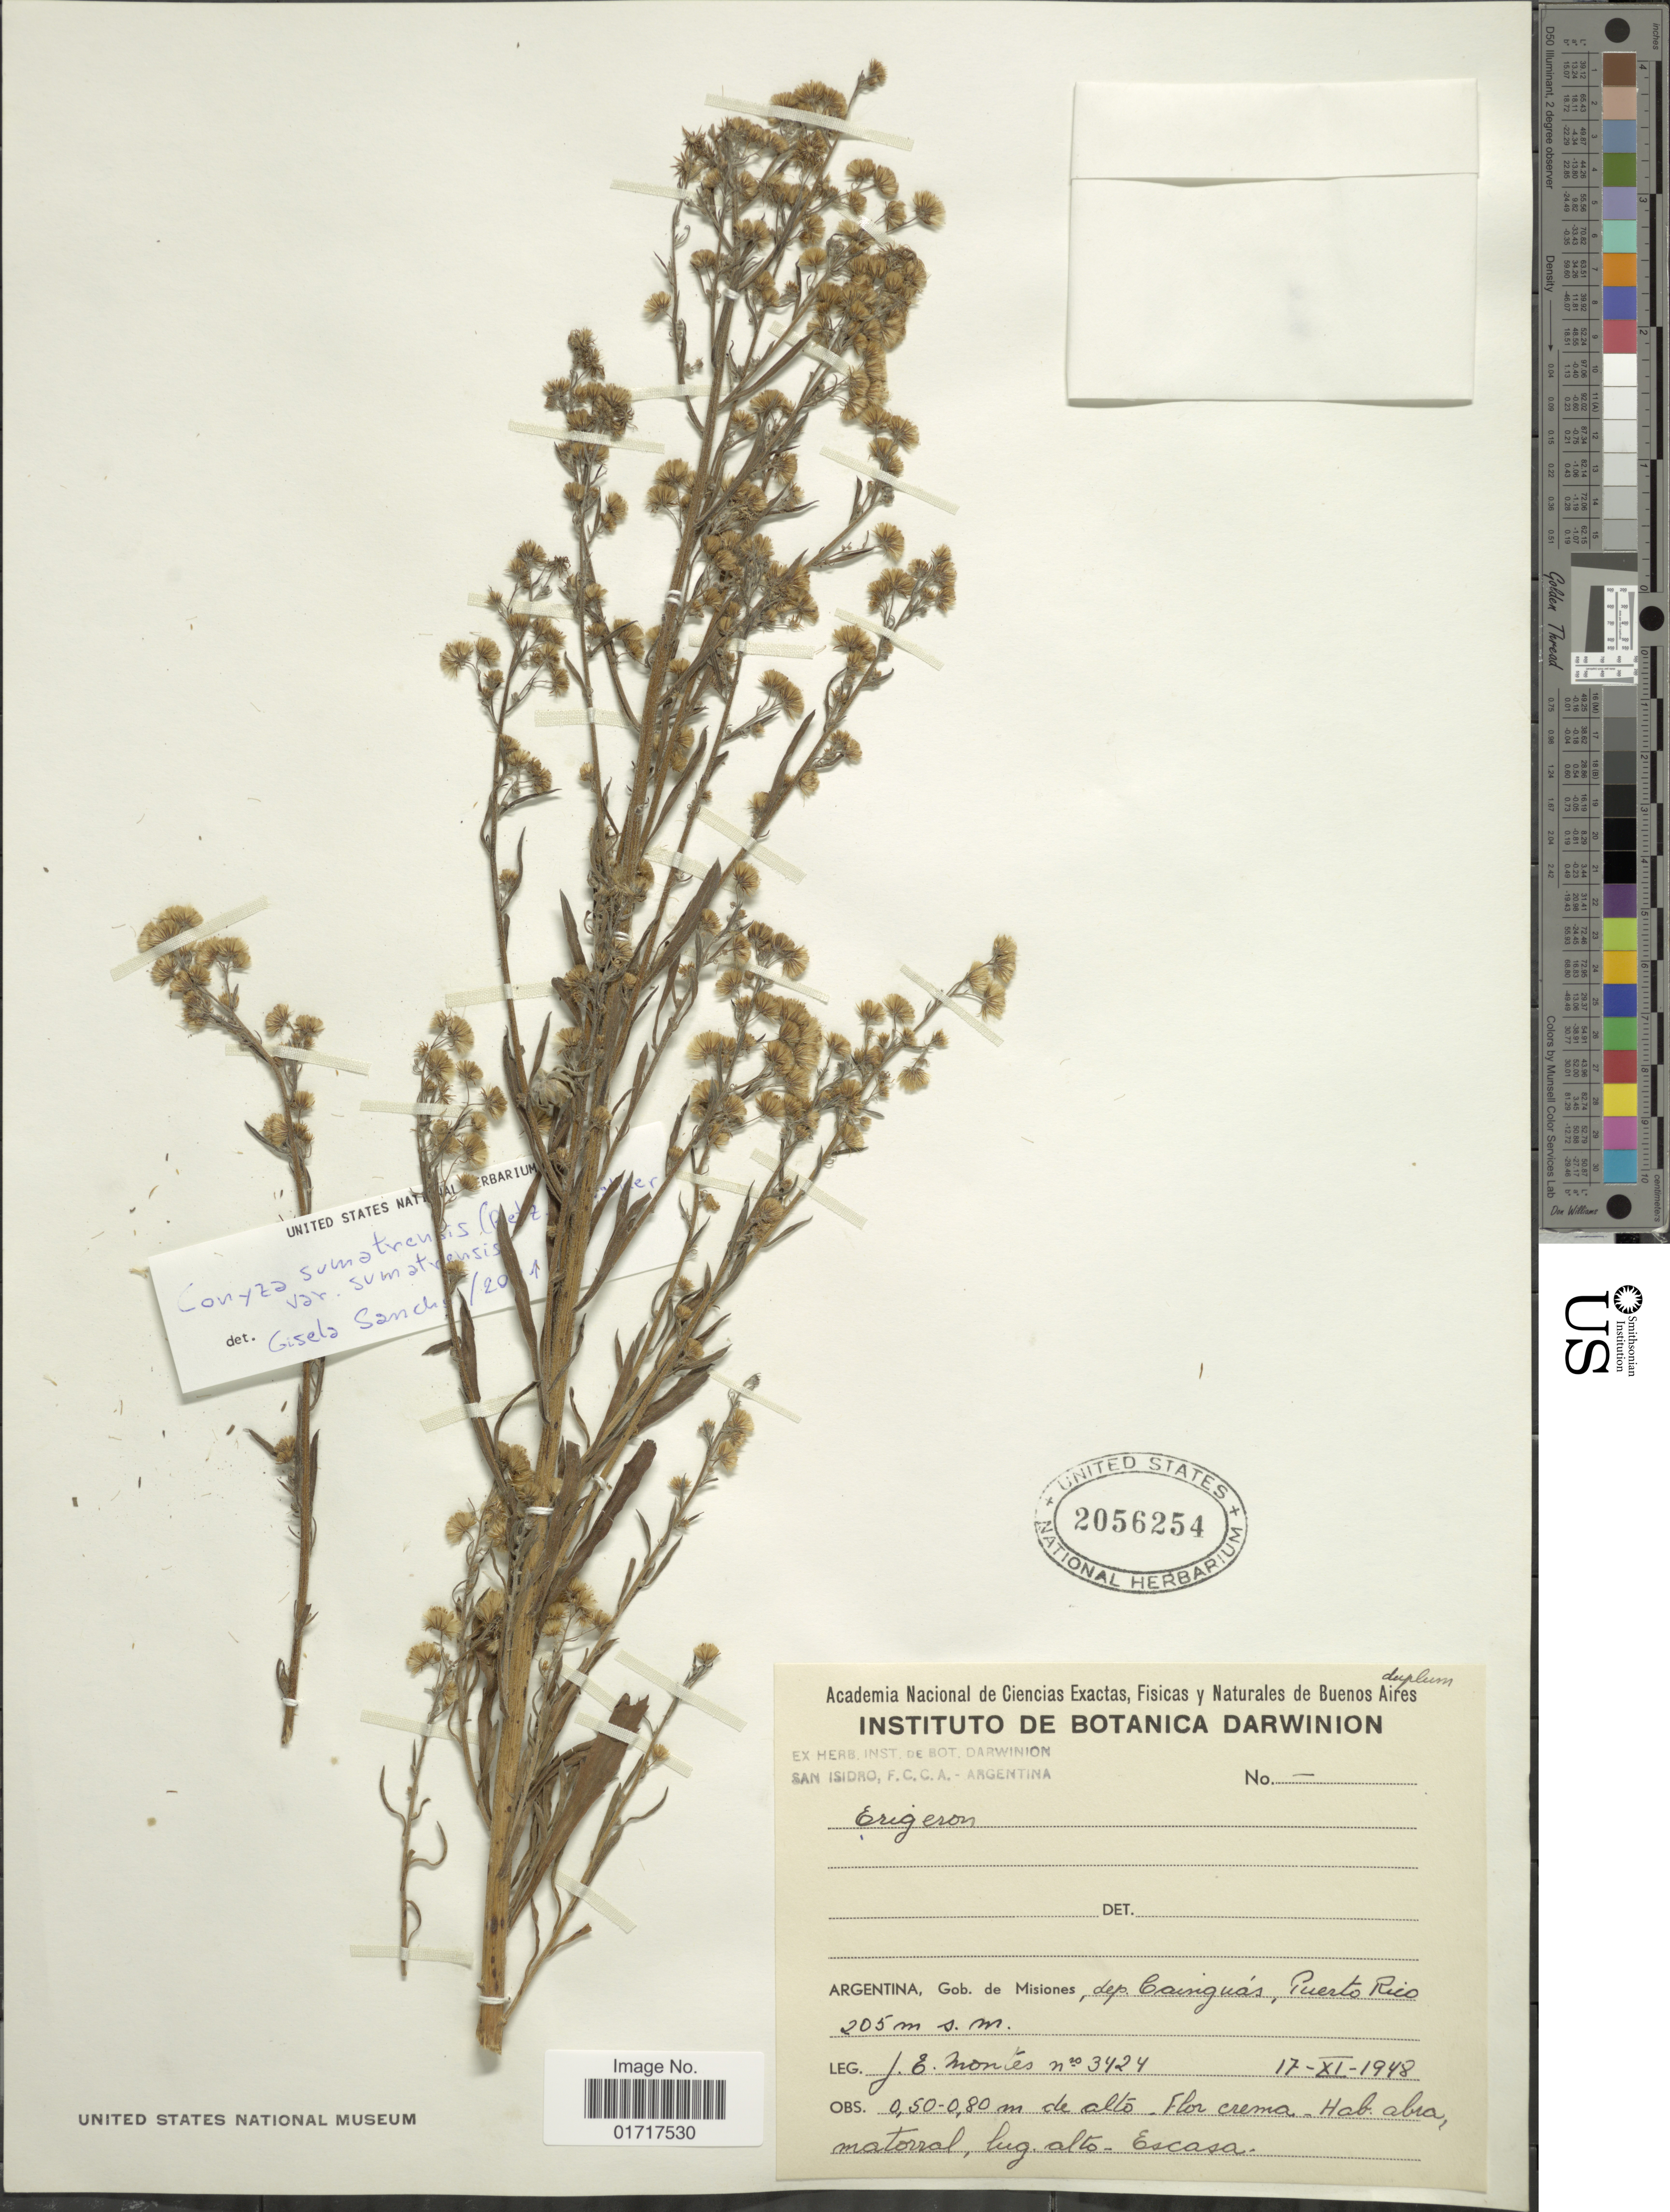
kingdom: Plantae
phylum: Tracheophyta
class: Magnoliopsida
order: Asterales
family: Asteraceae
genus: Conyza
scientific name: Conyza sumatrensis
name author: (Retz.) E. Walker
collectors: J. E. Montes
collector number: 3424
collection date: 1948-11-17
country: Argentina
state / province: Misiones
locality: Argentina, Gob. de Misiones, dep. Cainguas, Puerto Rico.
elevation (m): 205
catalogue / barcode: US 2056254